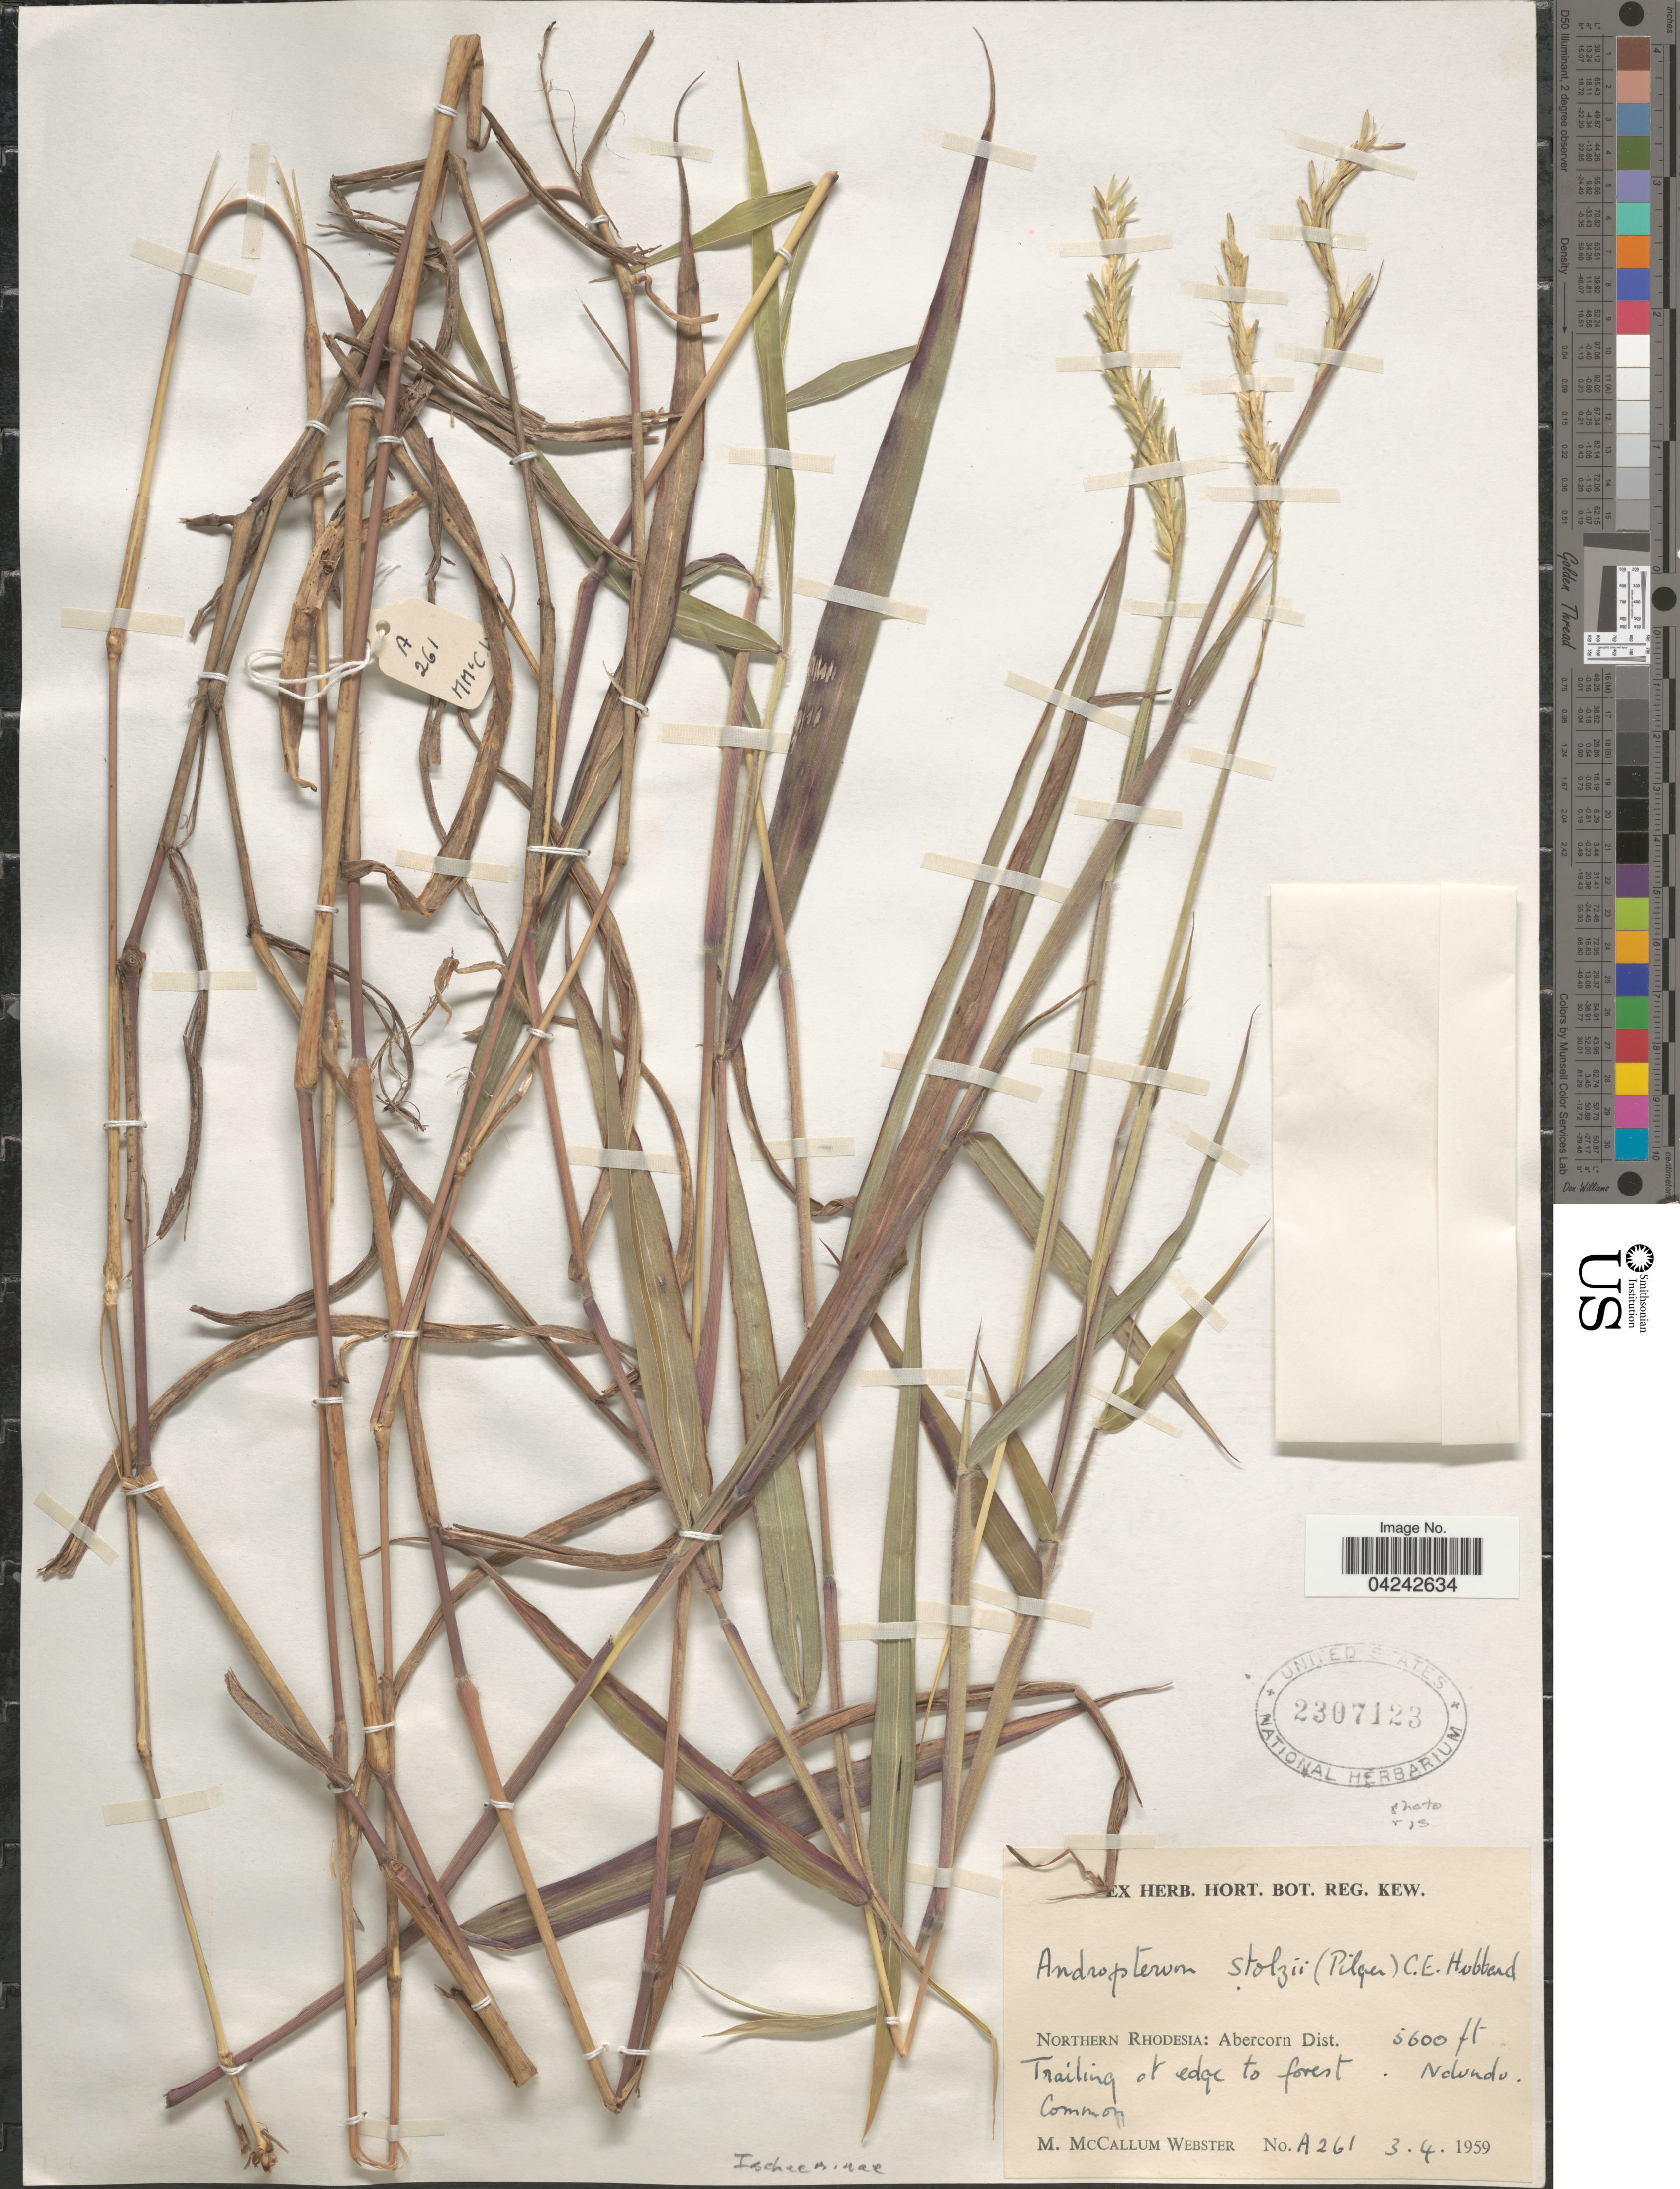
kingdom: Plantae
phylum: Tracheophyta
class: Liliopsida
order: Poales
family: Poaceae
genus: Andropterum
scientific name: Andropterum stolzii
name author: (Pilg.) C.E. Hubb.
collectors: M. Webster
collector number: A261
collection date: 1959-04-03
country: Zambia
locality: Northern Rhodesia: Abercorn Dist. Trailing at edge to forest.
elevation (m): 1707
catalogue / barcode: US 2307123